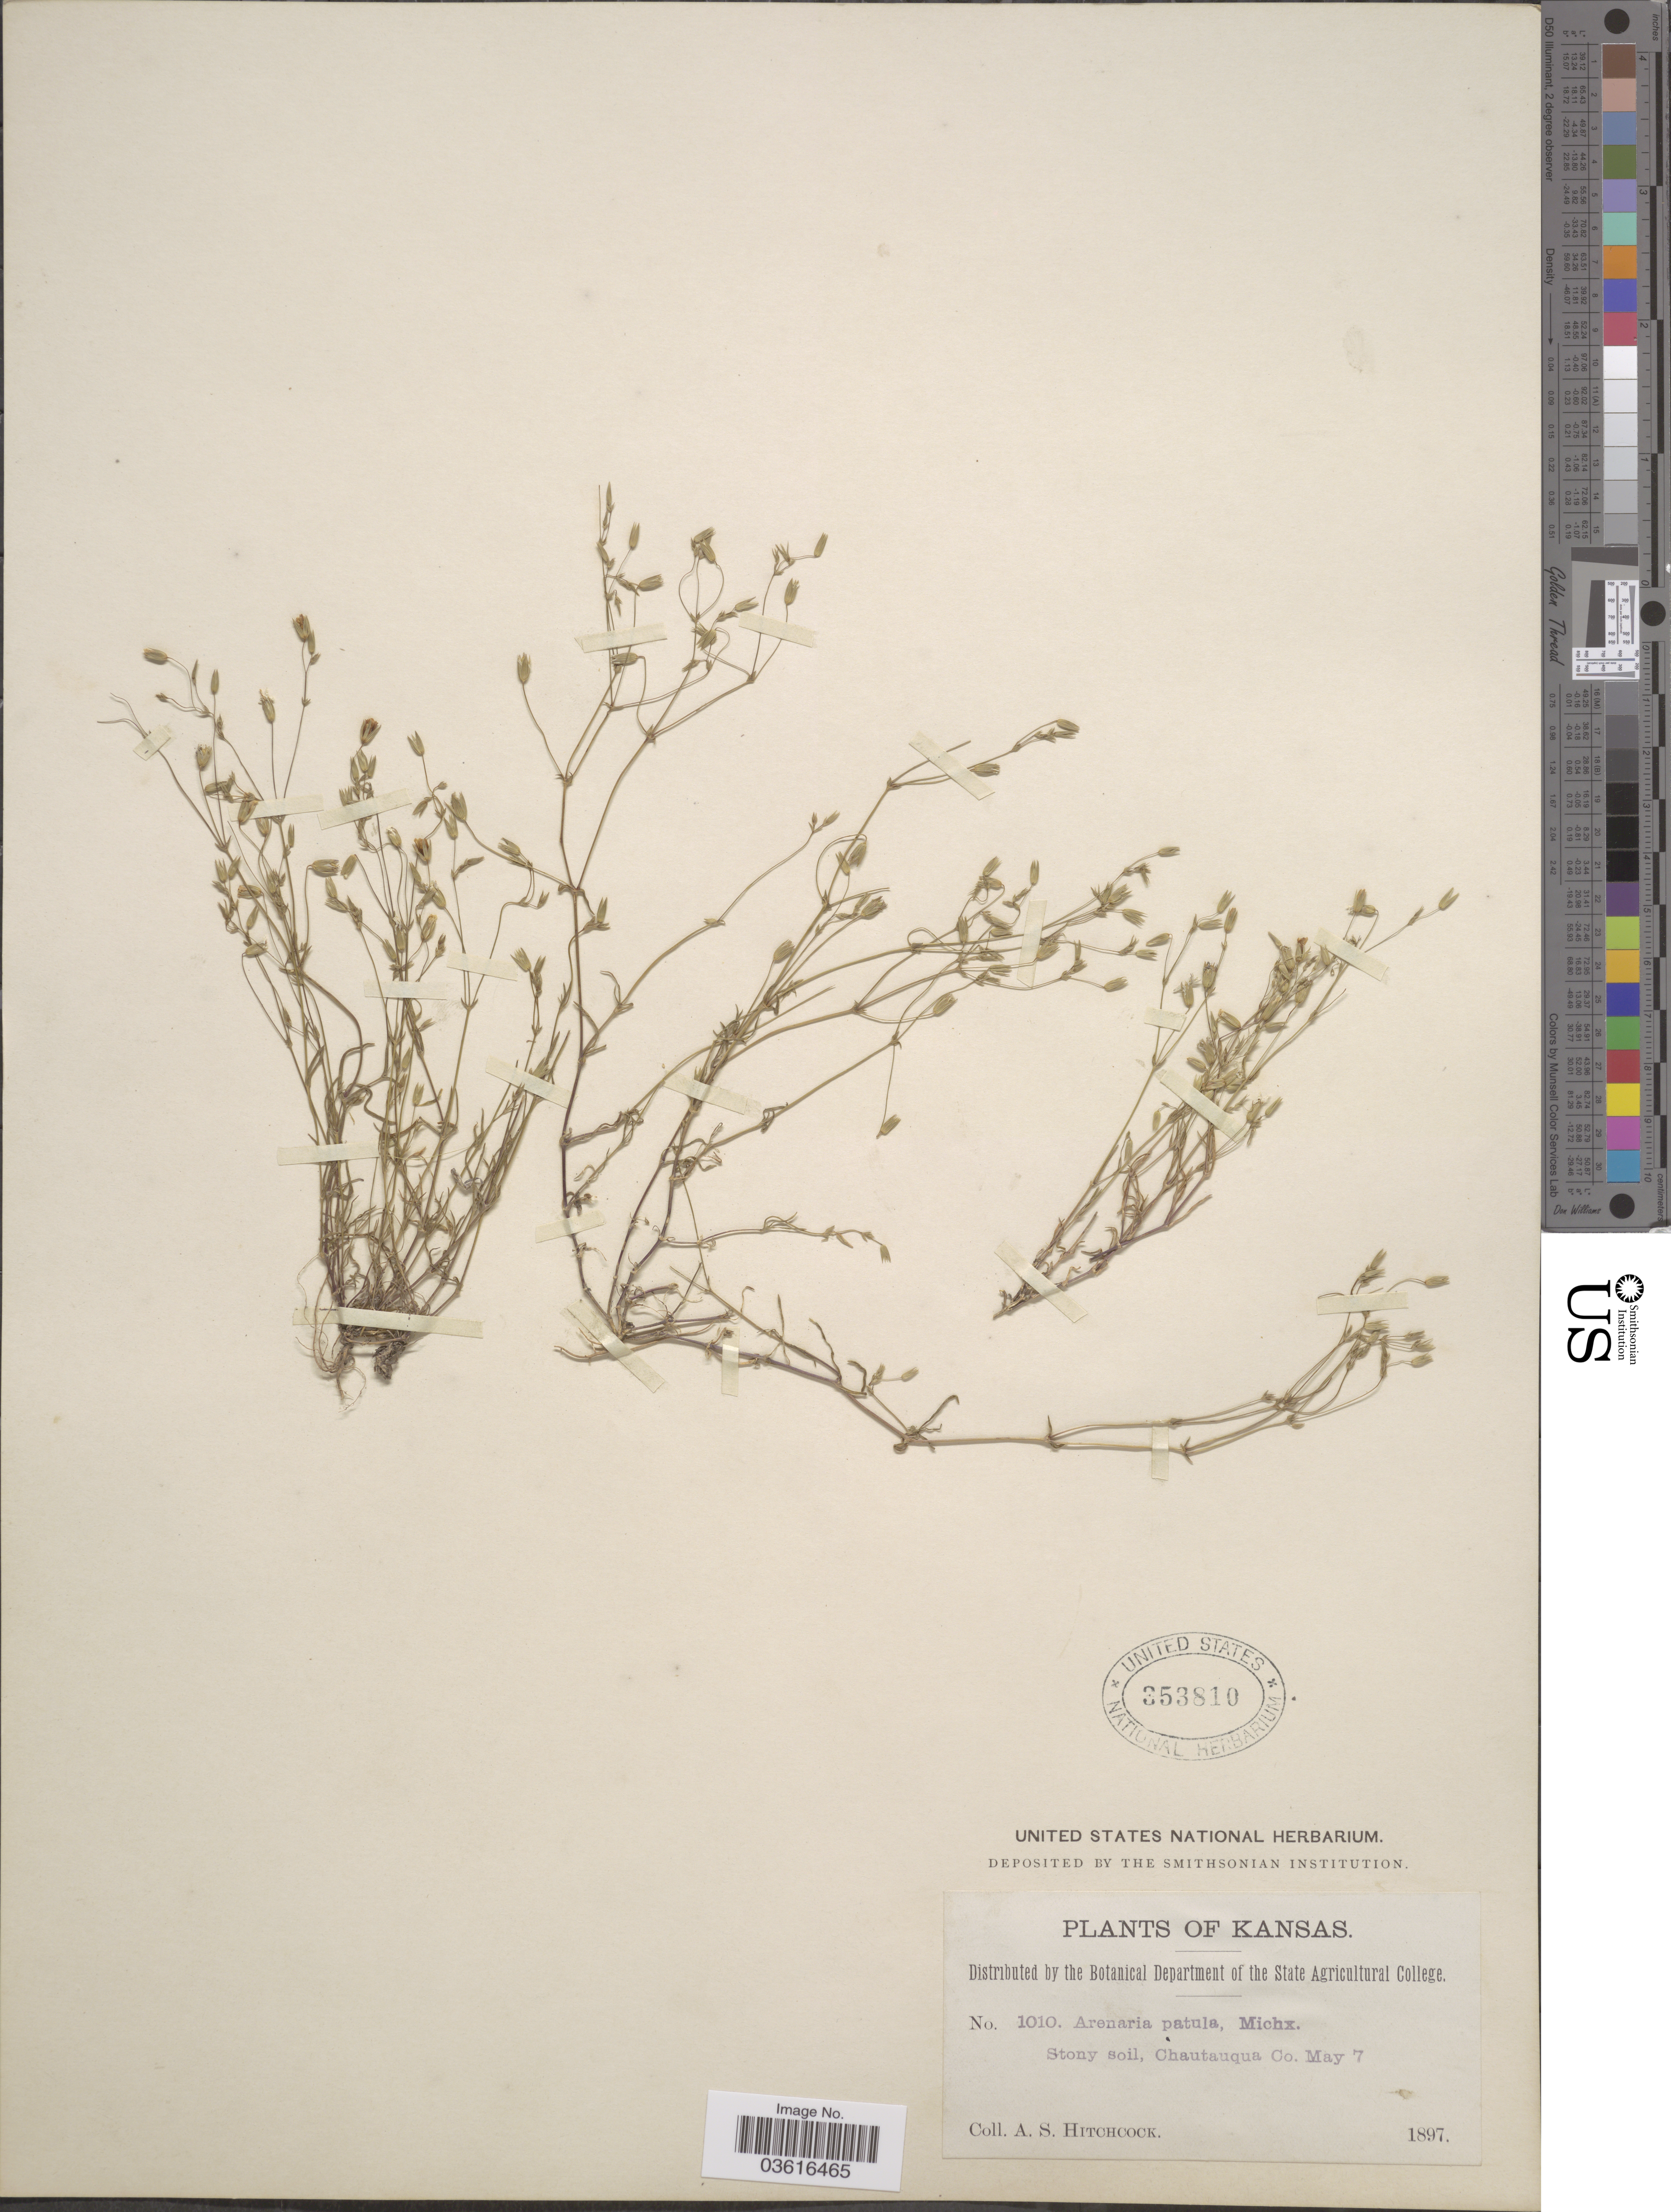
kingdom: Plantae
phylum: Tracheophyta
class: Magnoliopsida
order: Caryophyllales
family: Caryophyllaceae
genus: Minuartia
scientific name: Minuartia patula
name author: (Michx.) Mattf.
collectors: A. S. Hitchcock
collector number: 1010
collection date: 1897-05-07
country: United States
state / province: Kansas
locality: Chautaqua Co.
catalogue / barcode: US 353810